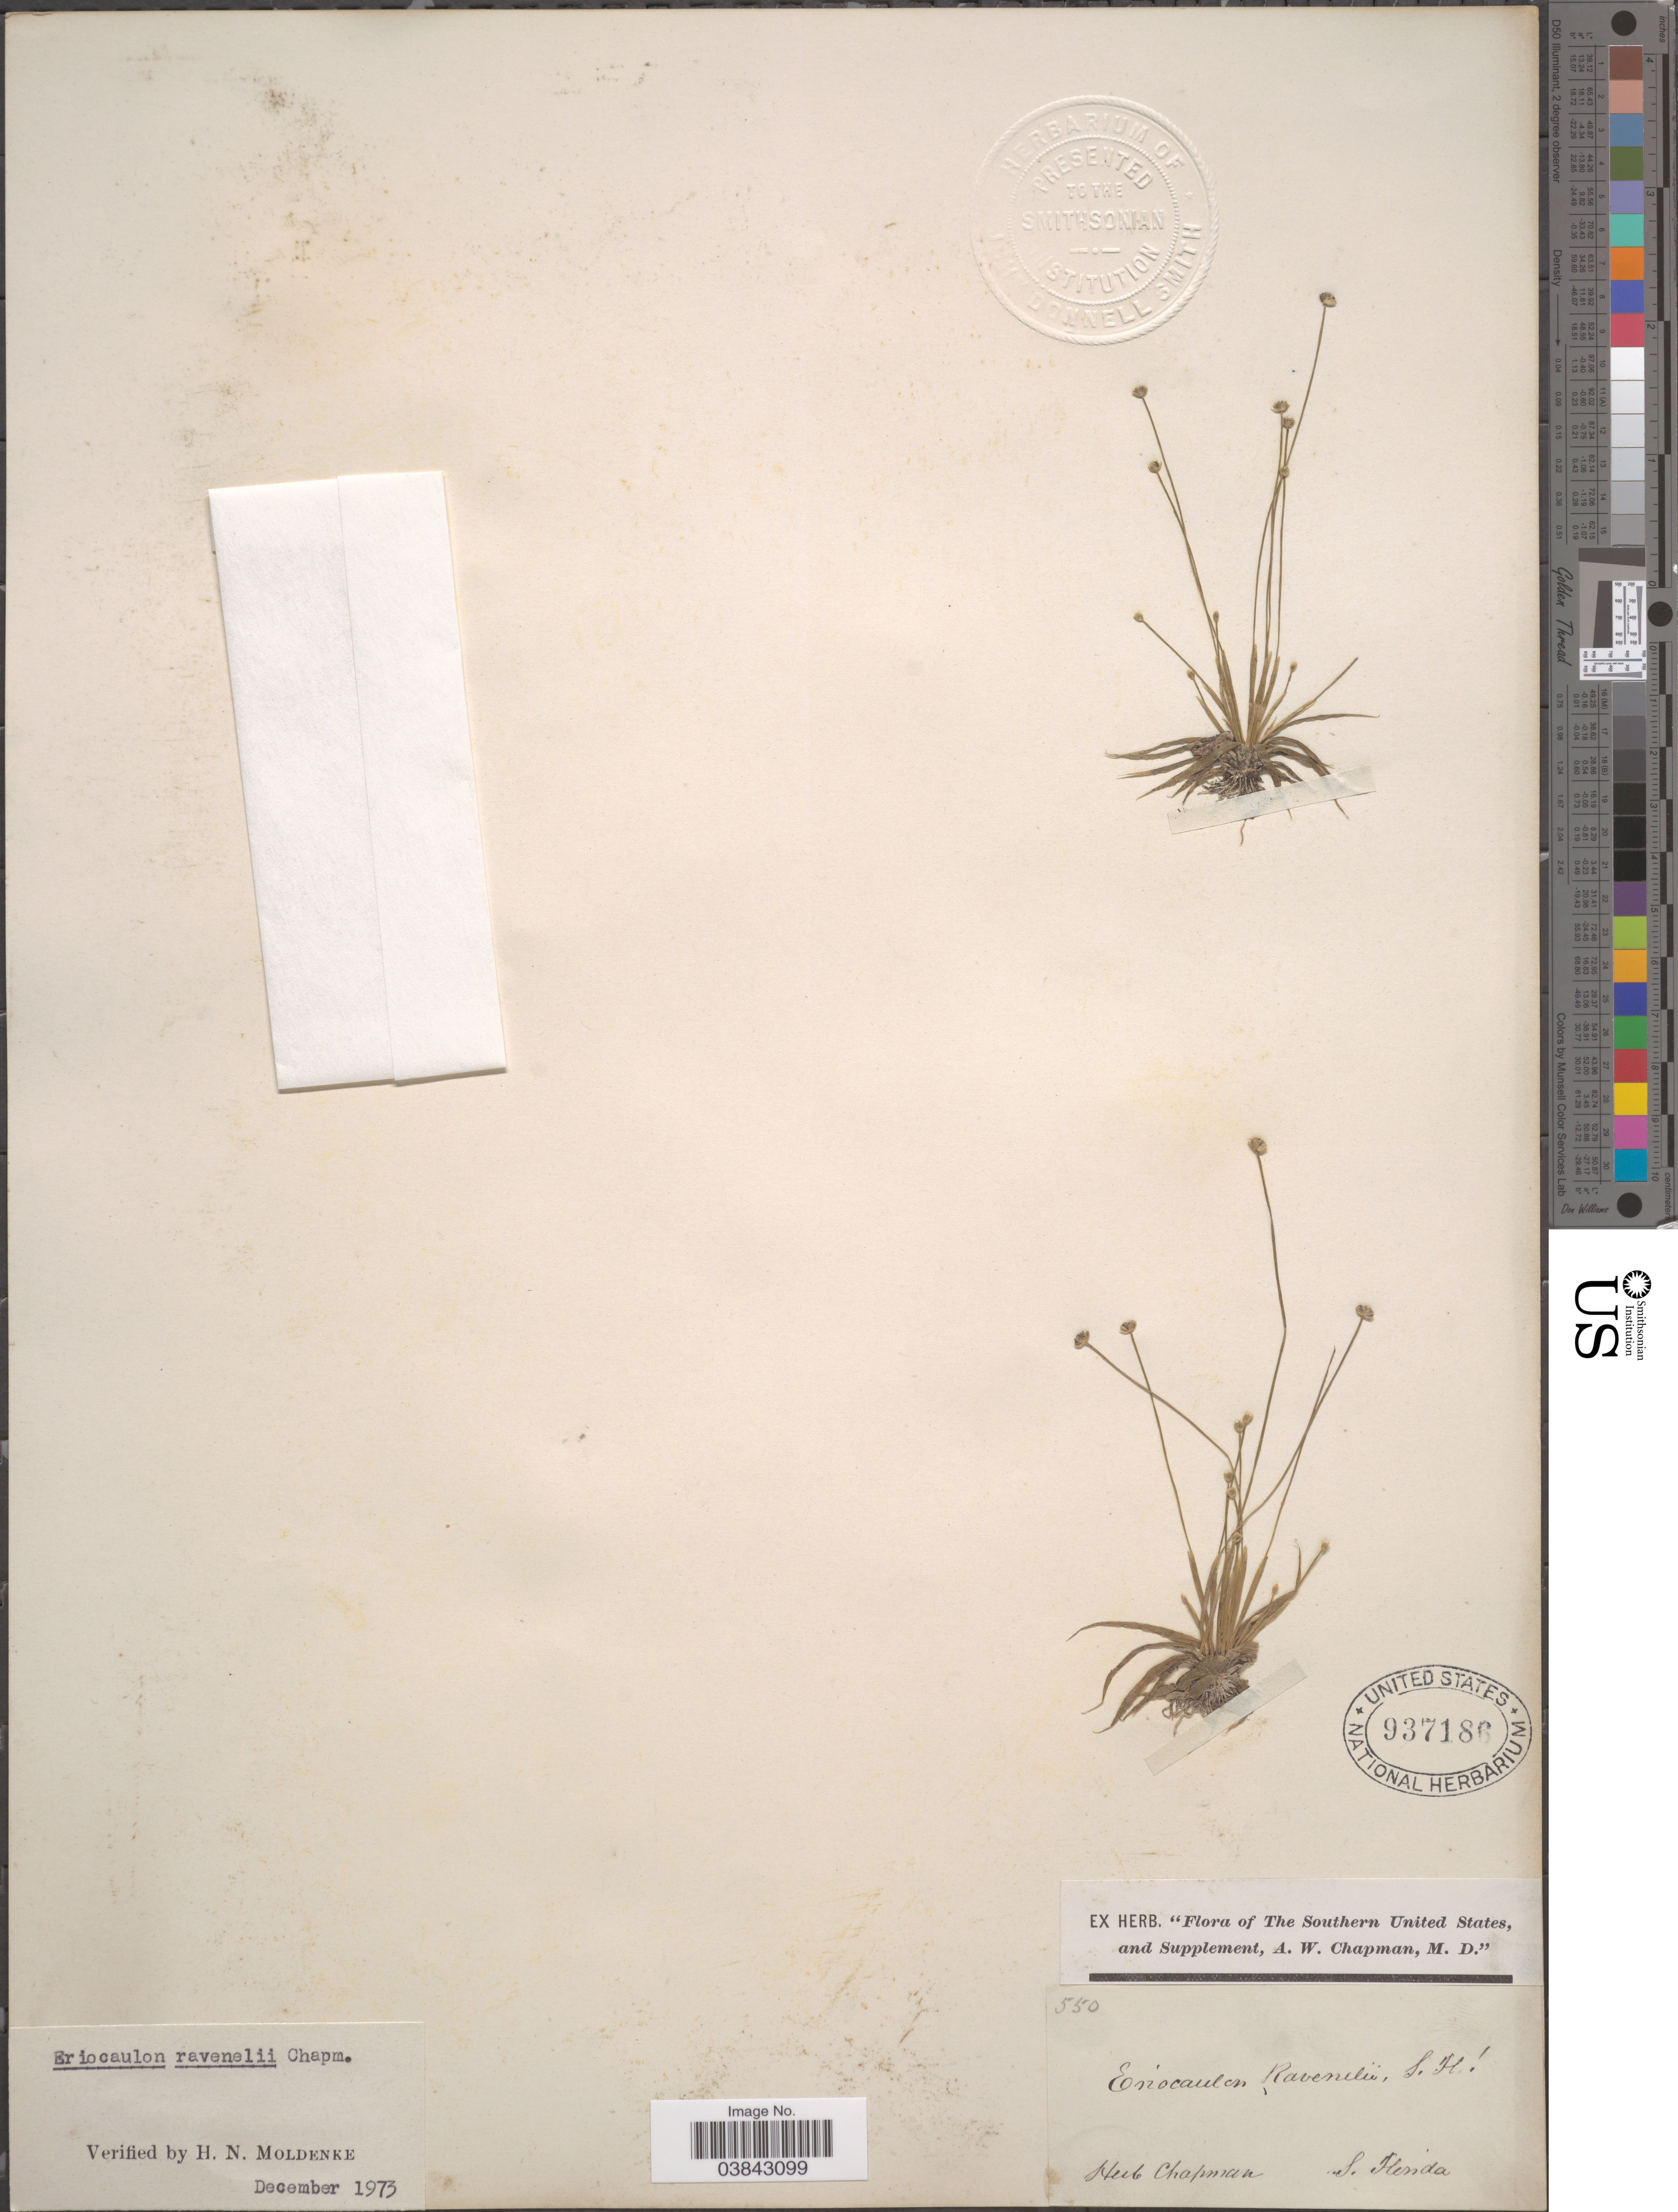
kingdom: Plantae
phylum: Tracheophyta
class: Liliopsida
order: Poales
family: Eriocaulaceae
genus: Eriocaulon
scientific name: Eriocaulon ravenelii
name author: Chapm.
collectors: ex herb. A.W. Chapman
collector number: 550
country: United States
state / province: Florida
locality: The Southern United States. S. Florida.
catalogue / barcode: US 937186